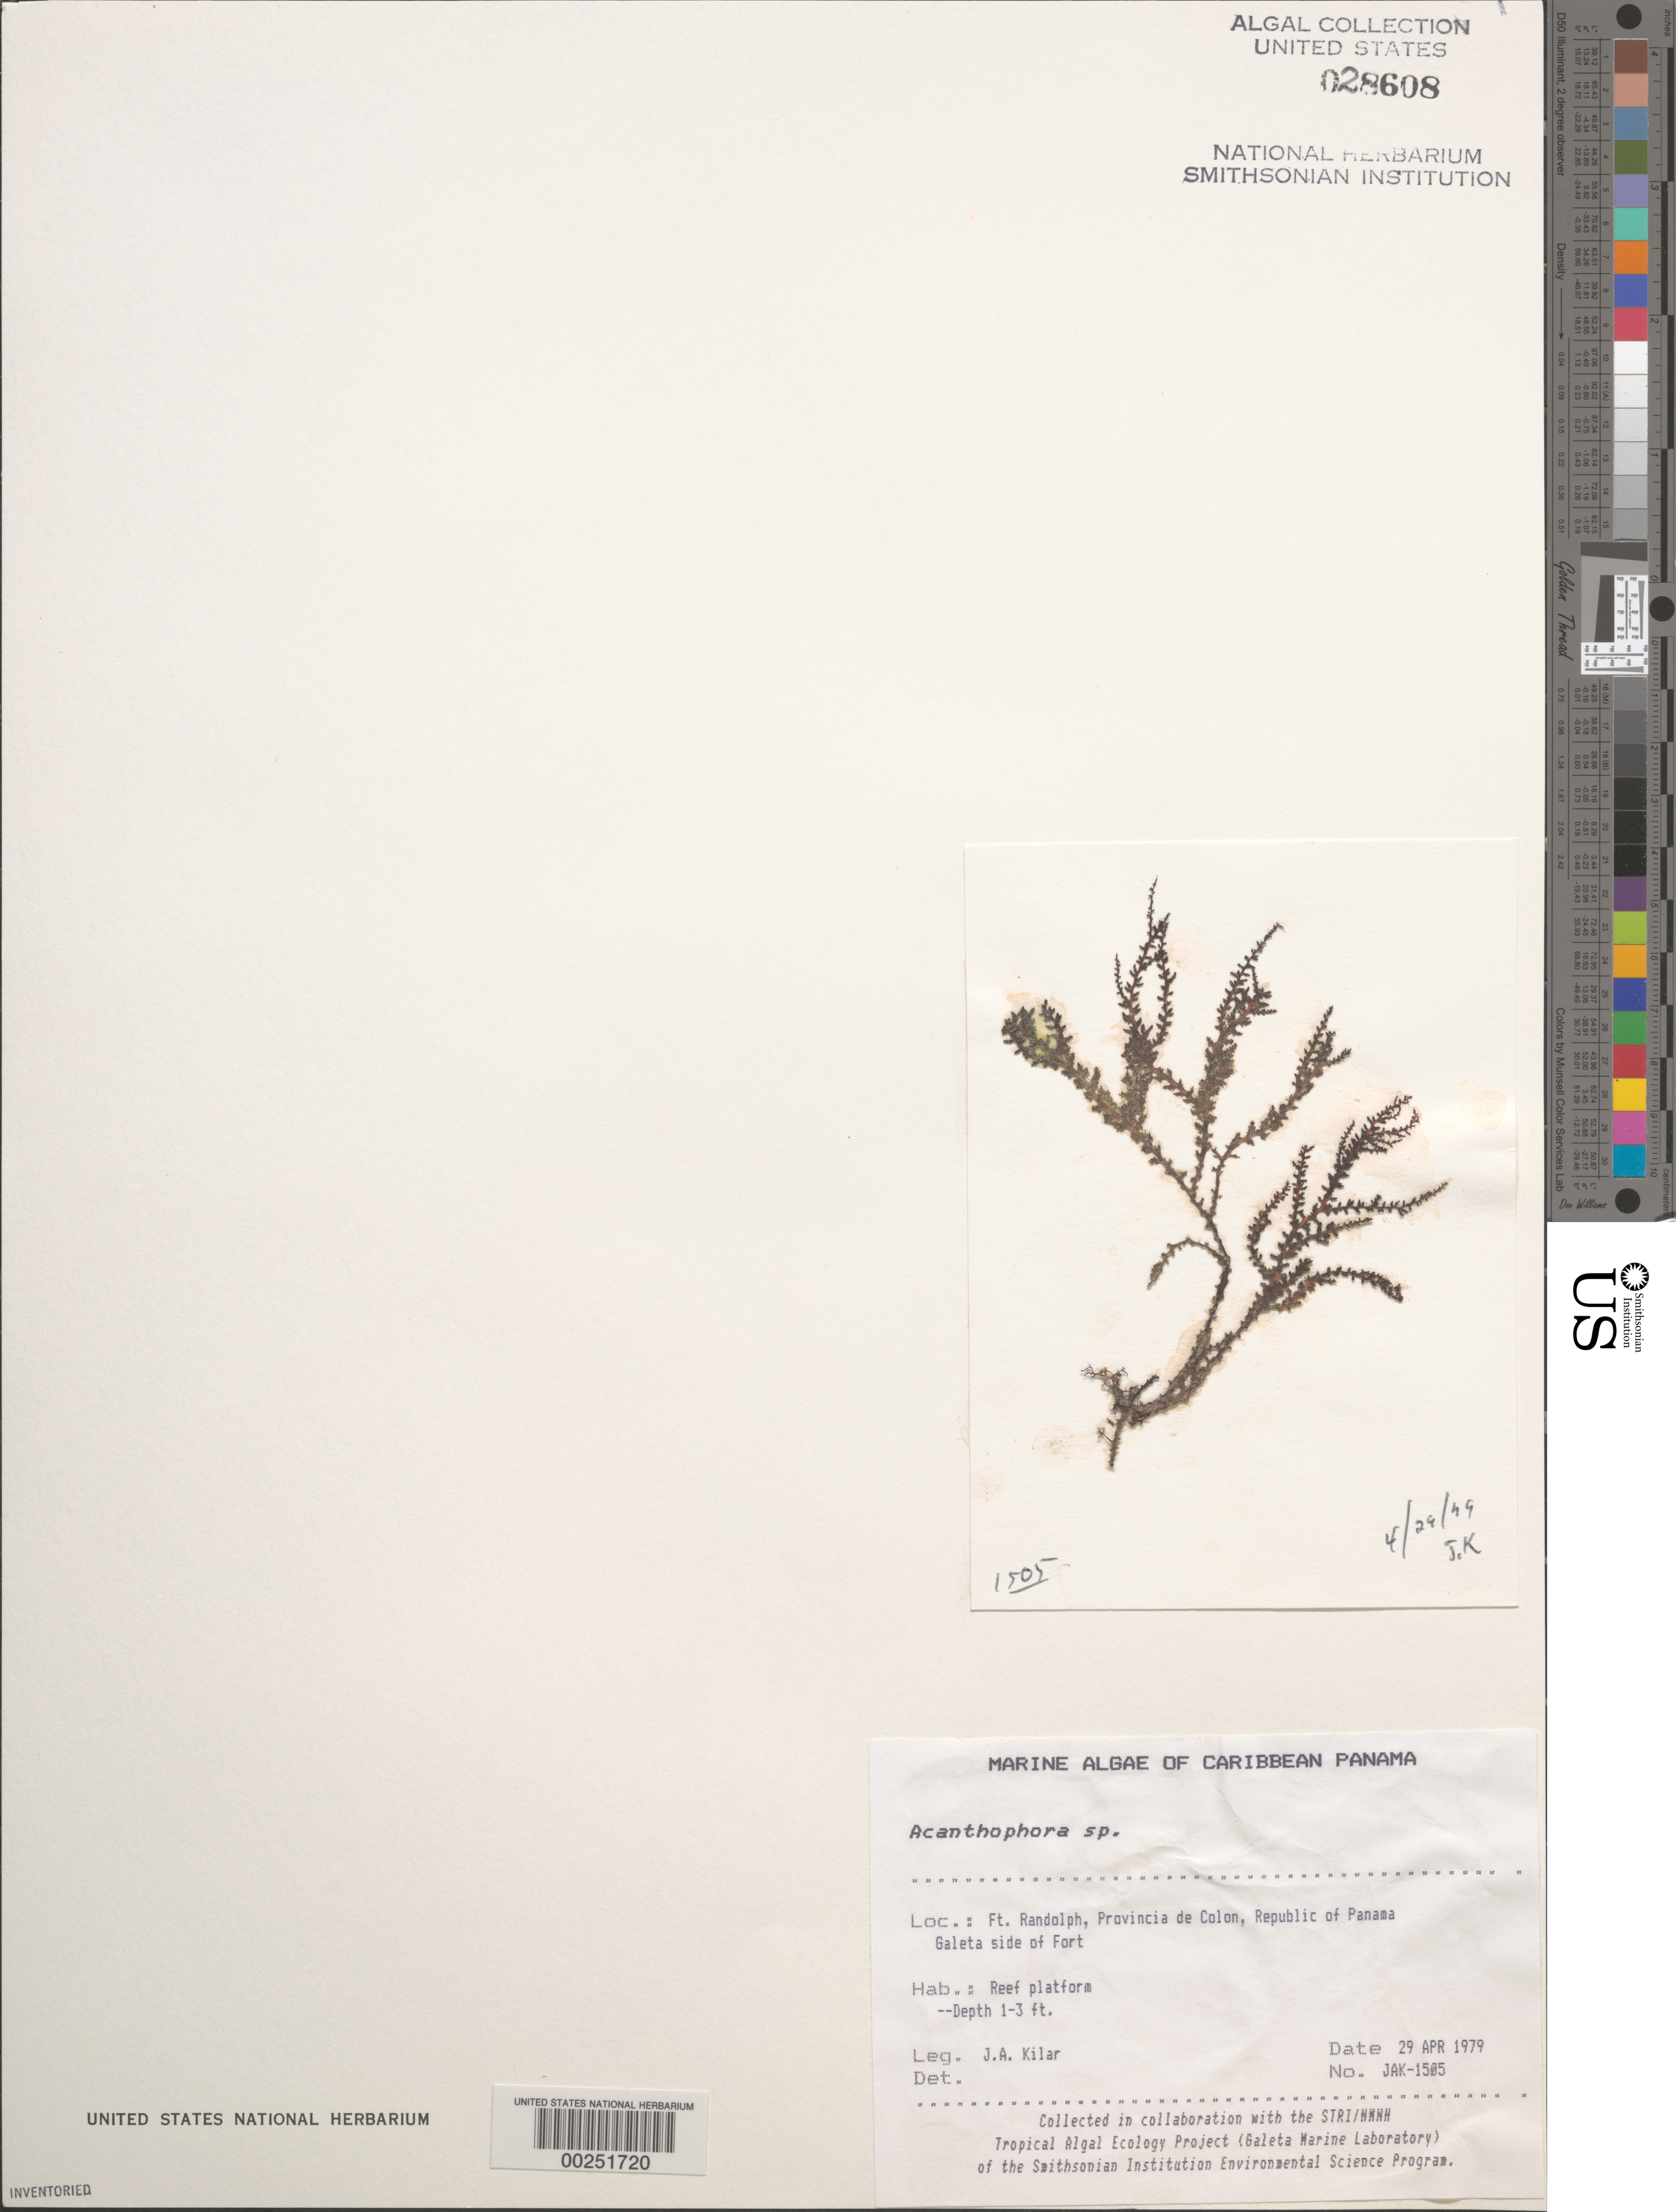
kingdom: Plantae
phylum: Rhodophyta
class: Florideophyceae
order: Ceramiales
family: Rhodomelaceae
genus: Acanthophora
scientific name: Acanthophora sp.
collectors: J. A. Kilar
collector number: JAK-1505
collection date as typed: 29 Apr 1979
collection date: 1979-04-29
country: Panama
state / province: Colón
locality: Fort Randolph, Galeta side of fort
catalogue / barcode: US 28608